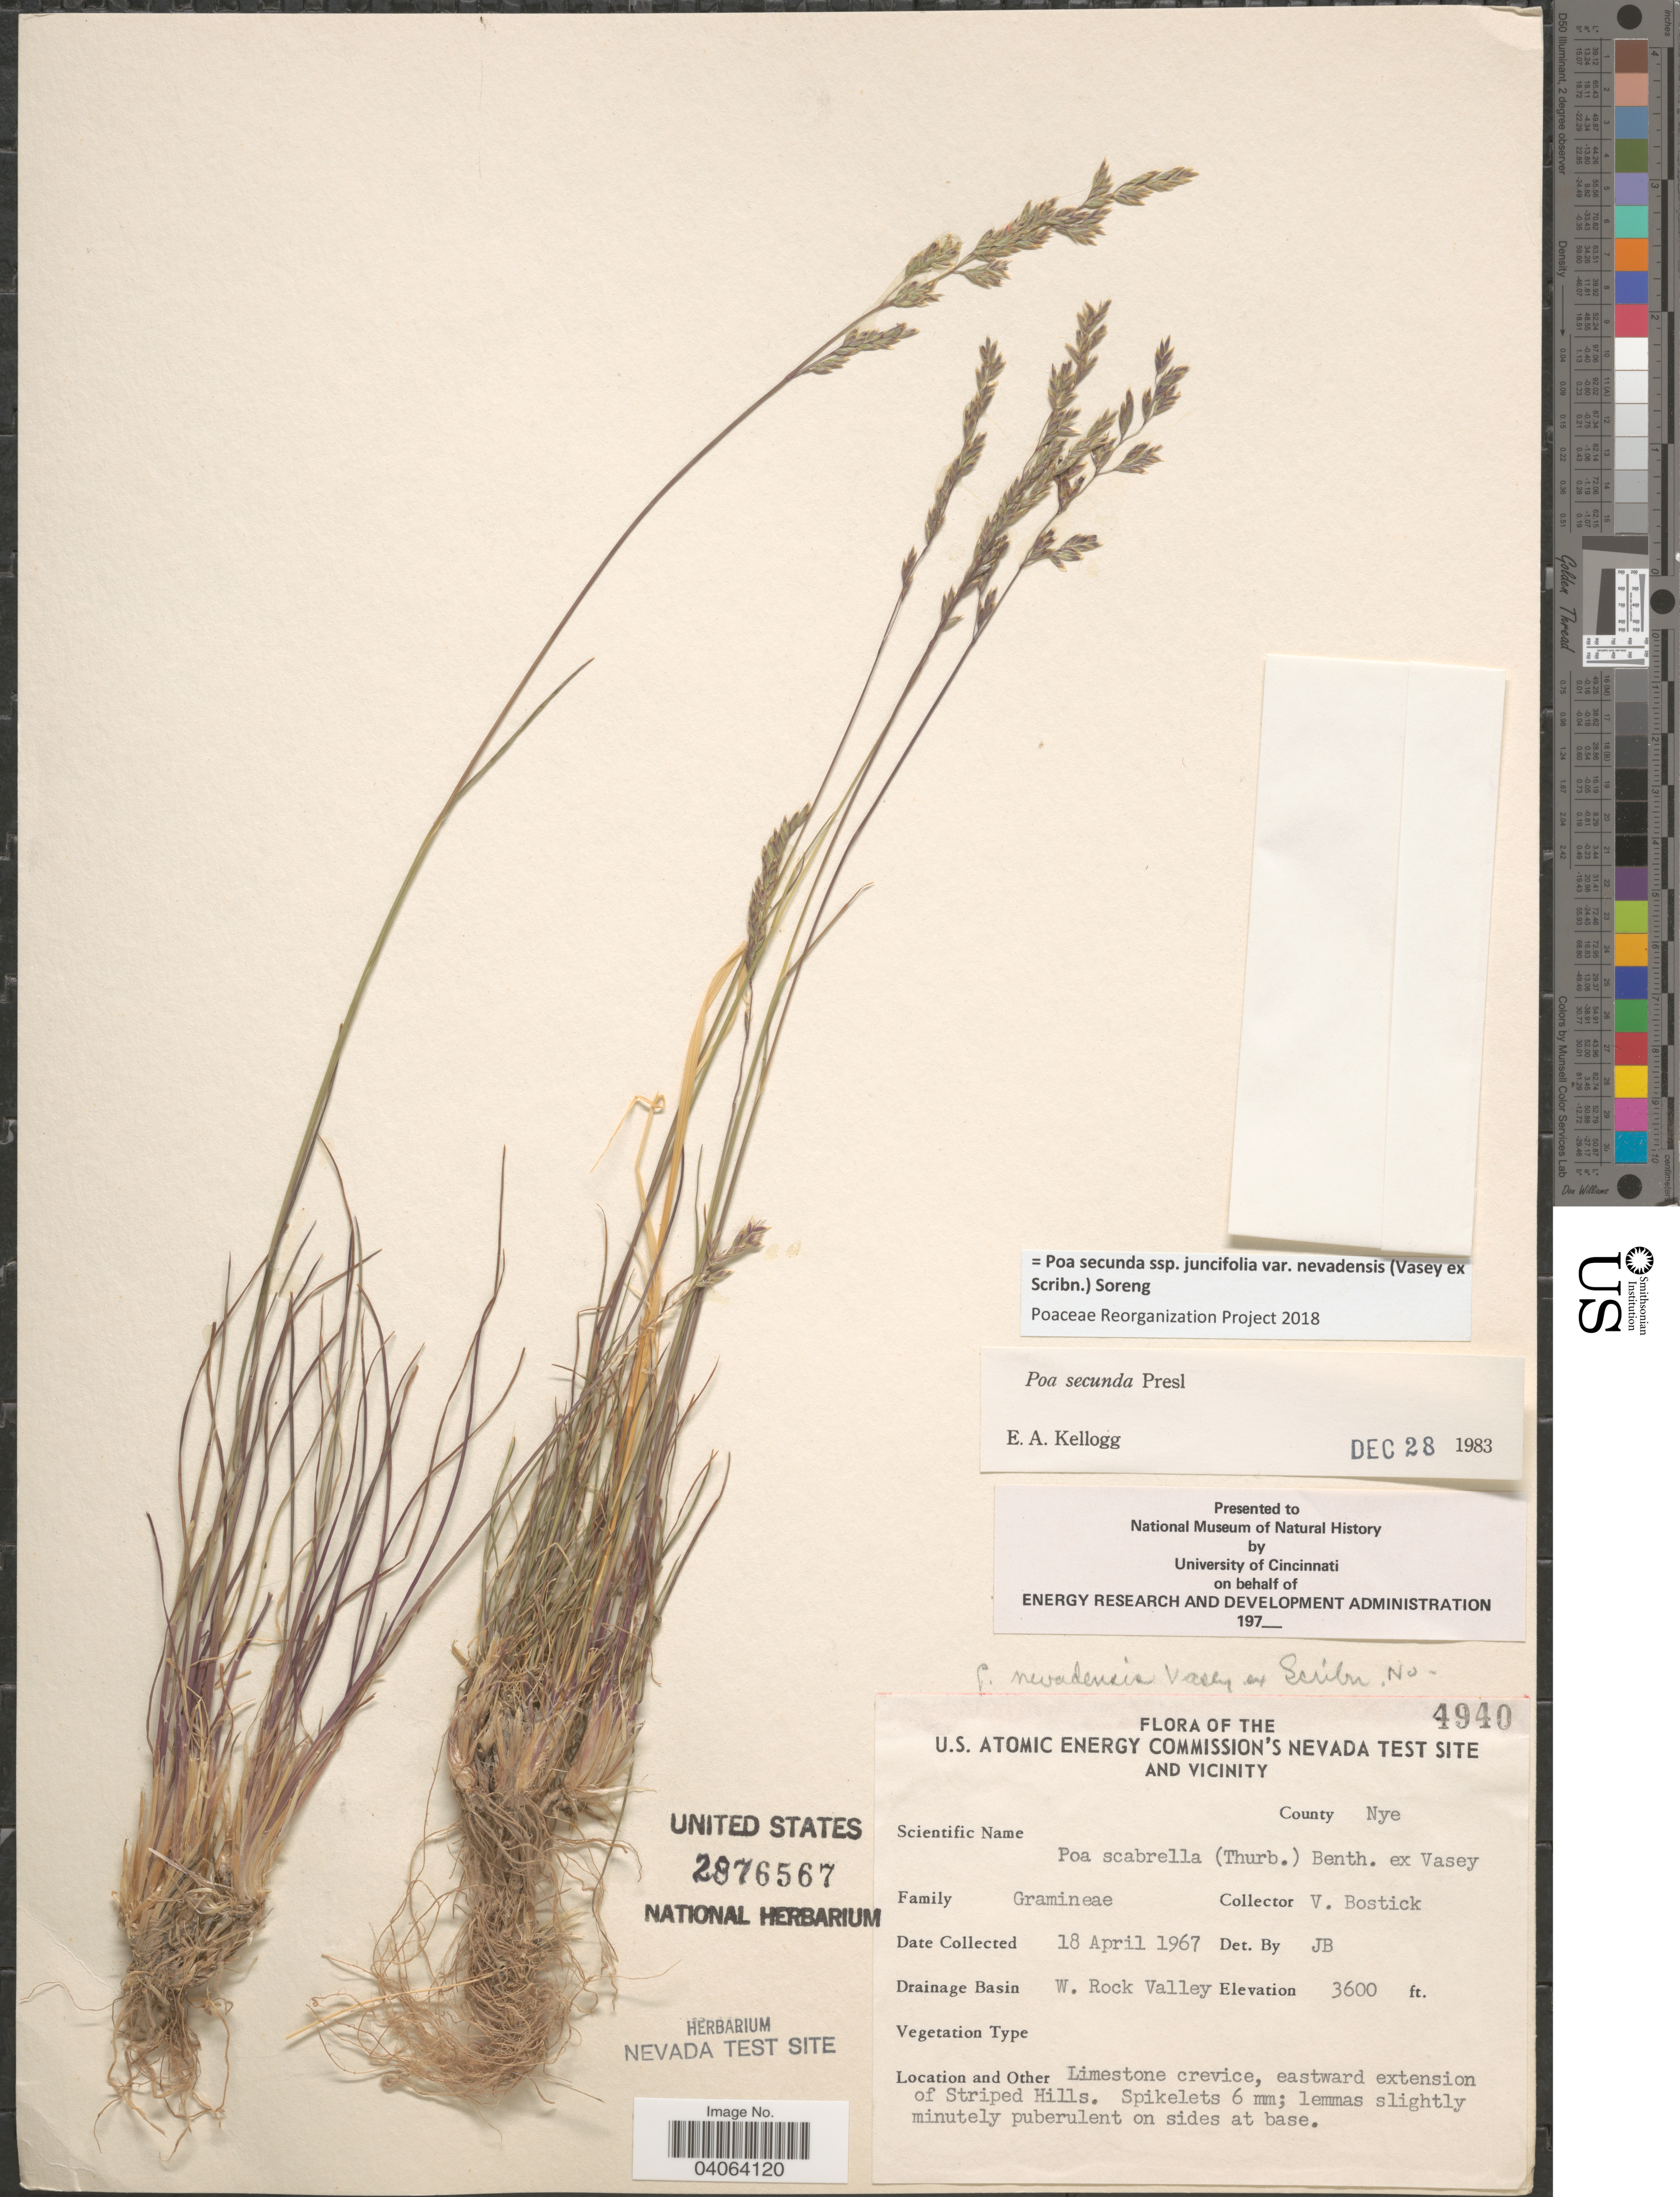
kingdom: Plantae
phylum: Tracheophyta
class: Liliopsida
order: Poales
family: Poaceae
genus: Poa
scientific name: Poa secunda subsp. juncifolia var. nevadensis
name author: (Vasey ex Scribn.) Soreng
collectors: V. Bostick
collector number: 4940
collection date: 1967-04-18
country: United States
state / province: Nevada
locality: The U.S. Atomic Energy Commission's Nevada Test Site and vicinity. County Nye. Drainage Basin W. Rock Valley. Eastward extension of Striped Hills.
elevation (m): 1097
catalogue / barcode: US 2876567